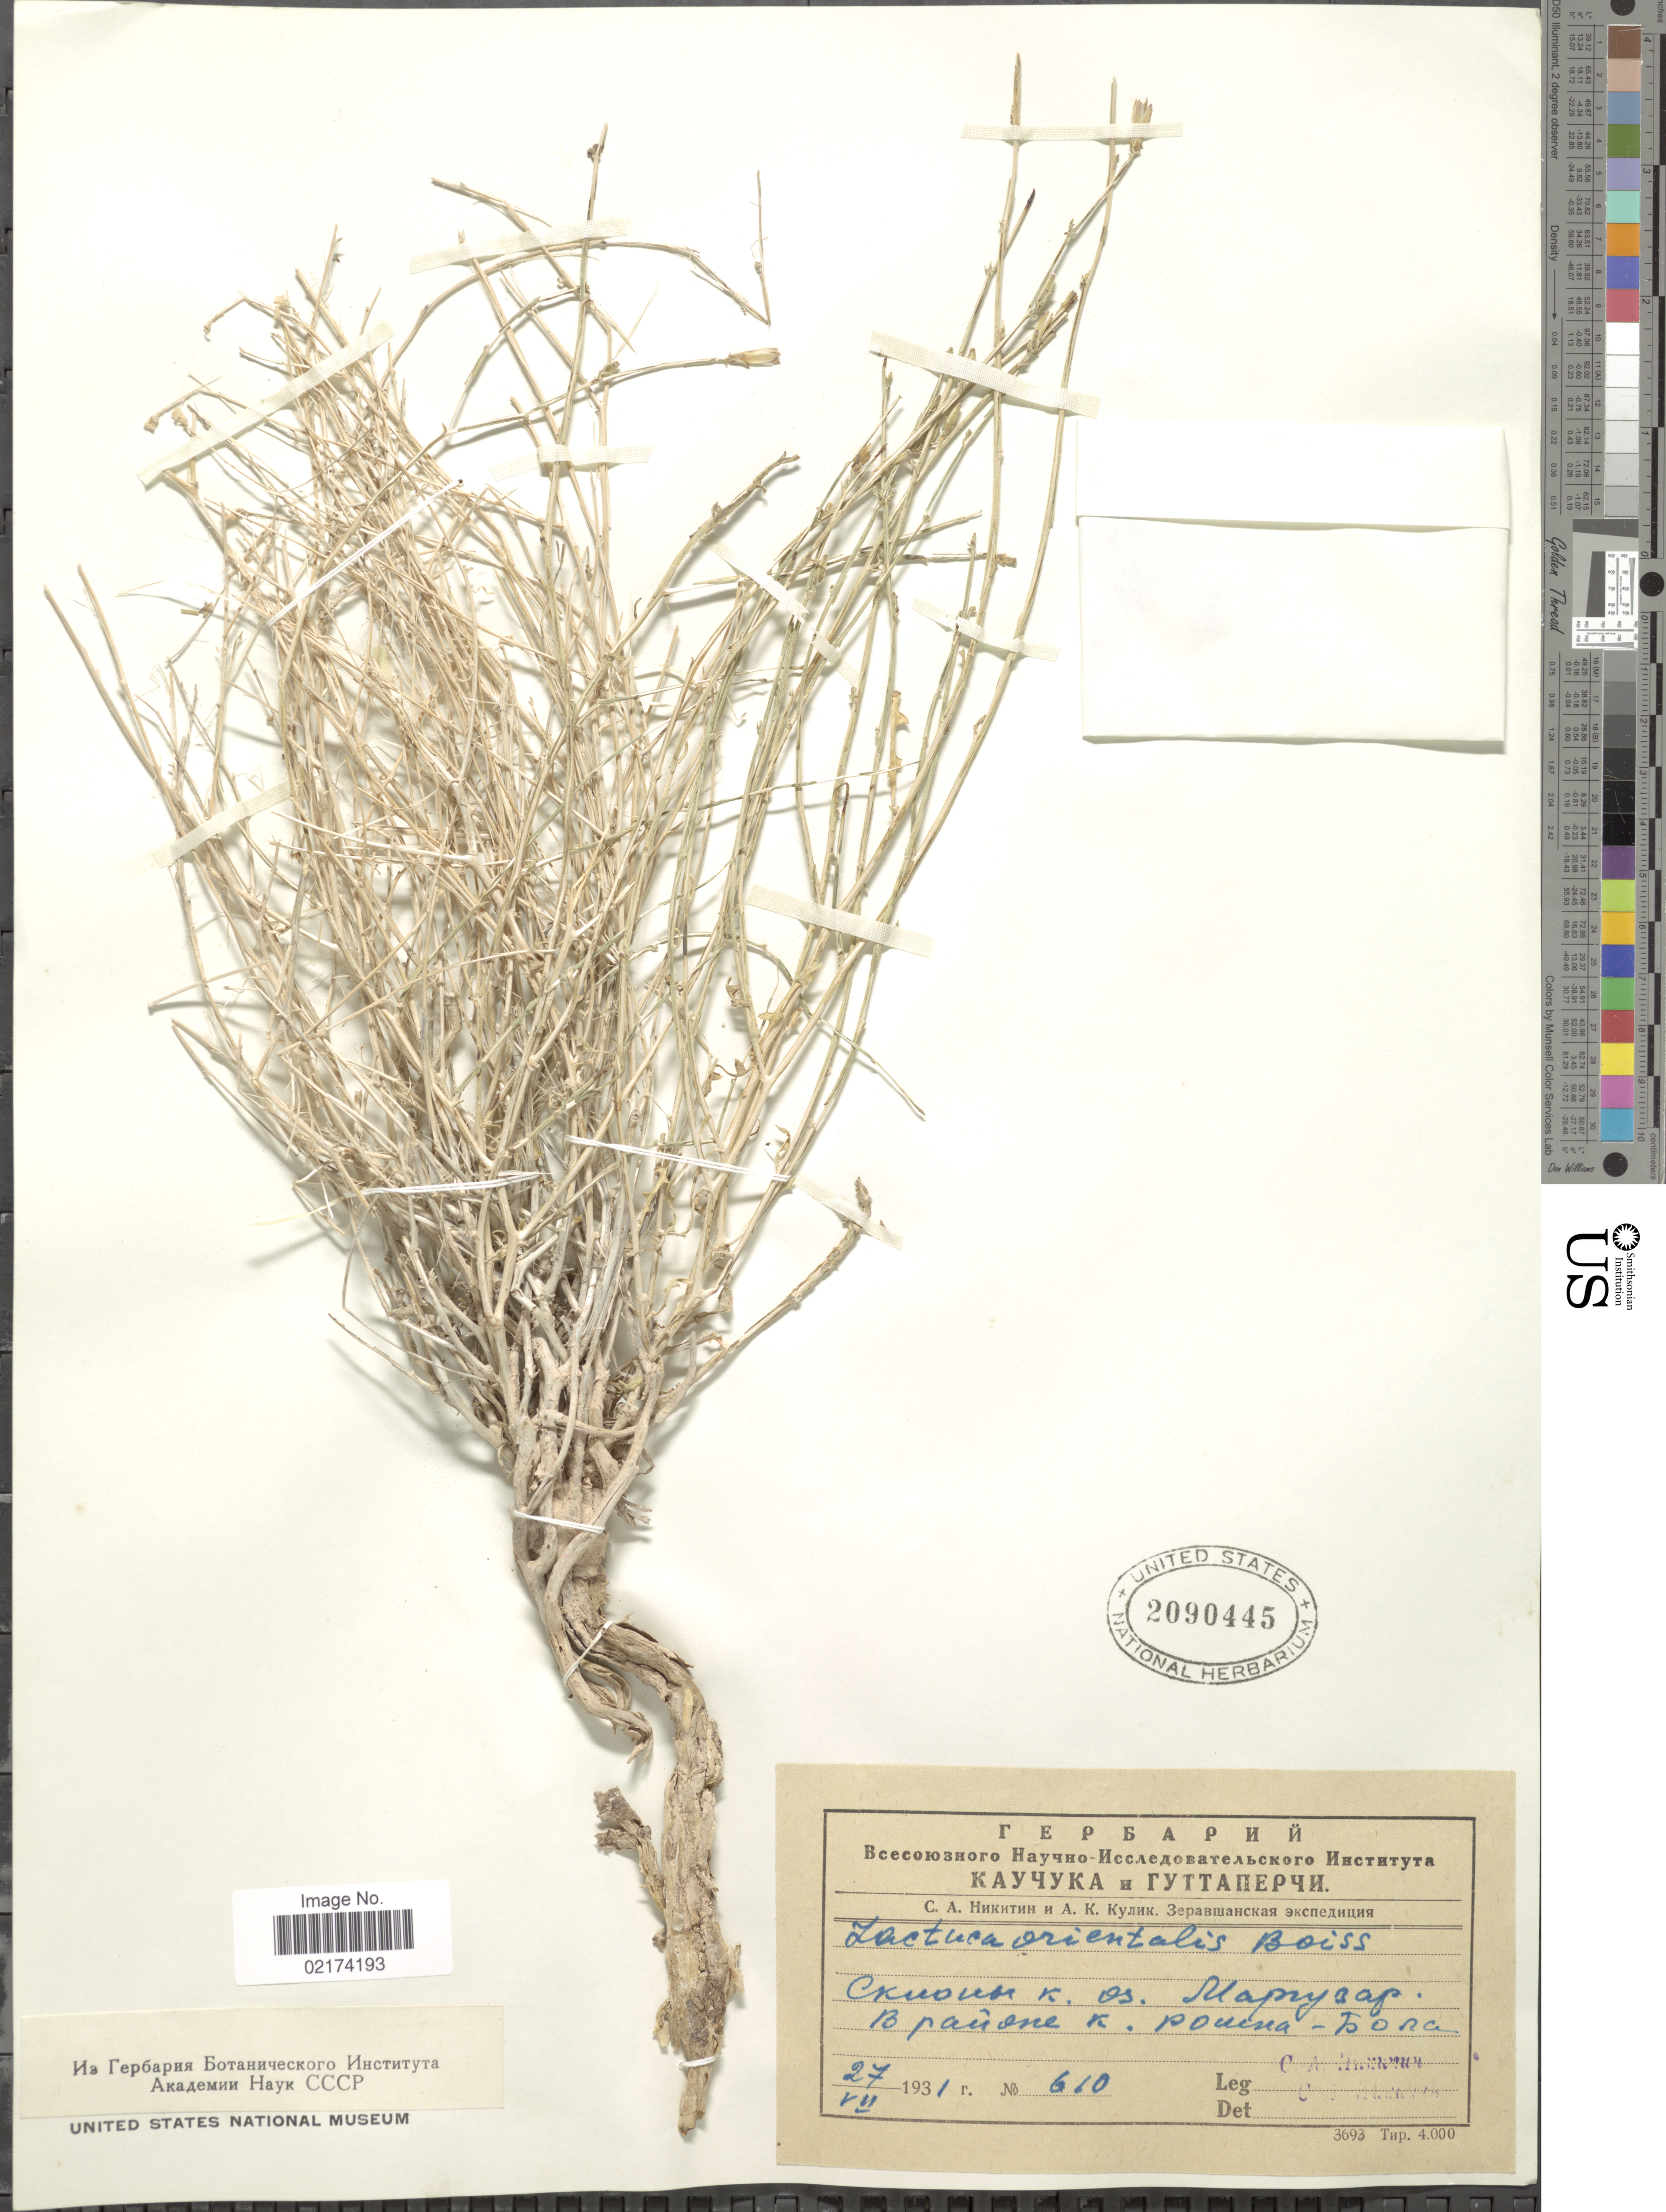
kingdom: Plantae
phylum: Tracheophyta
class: Magnoliopsida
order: Asterales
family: Asteraceae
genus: Lactuca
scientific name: Lactuca orientalis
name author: (Boiss.) Boiss.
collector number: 610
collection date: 1931-07-27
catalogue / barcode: US 2090445